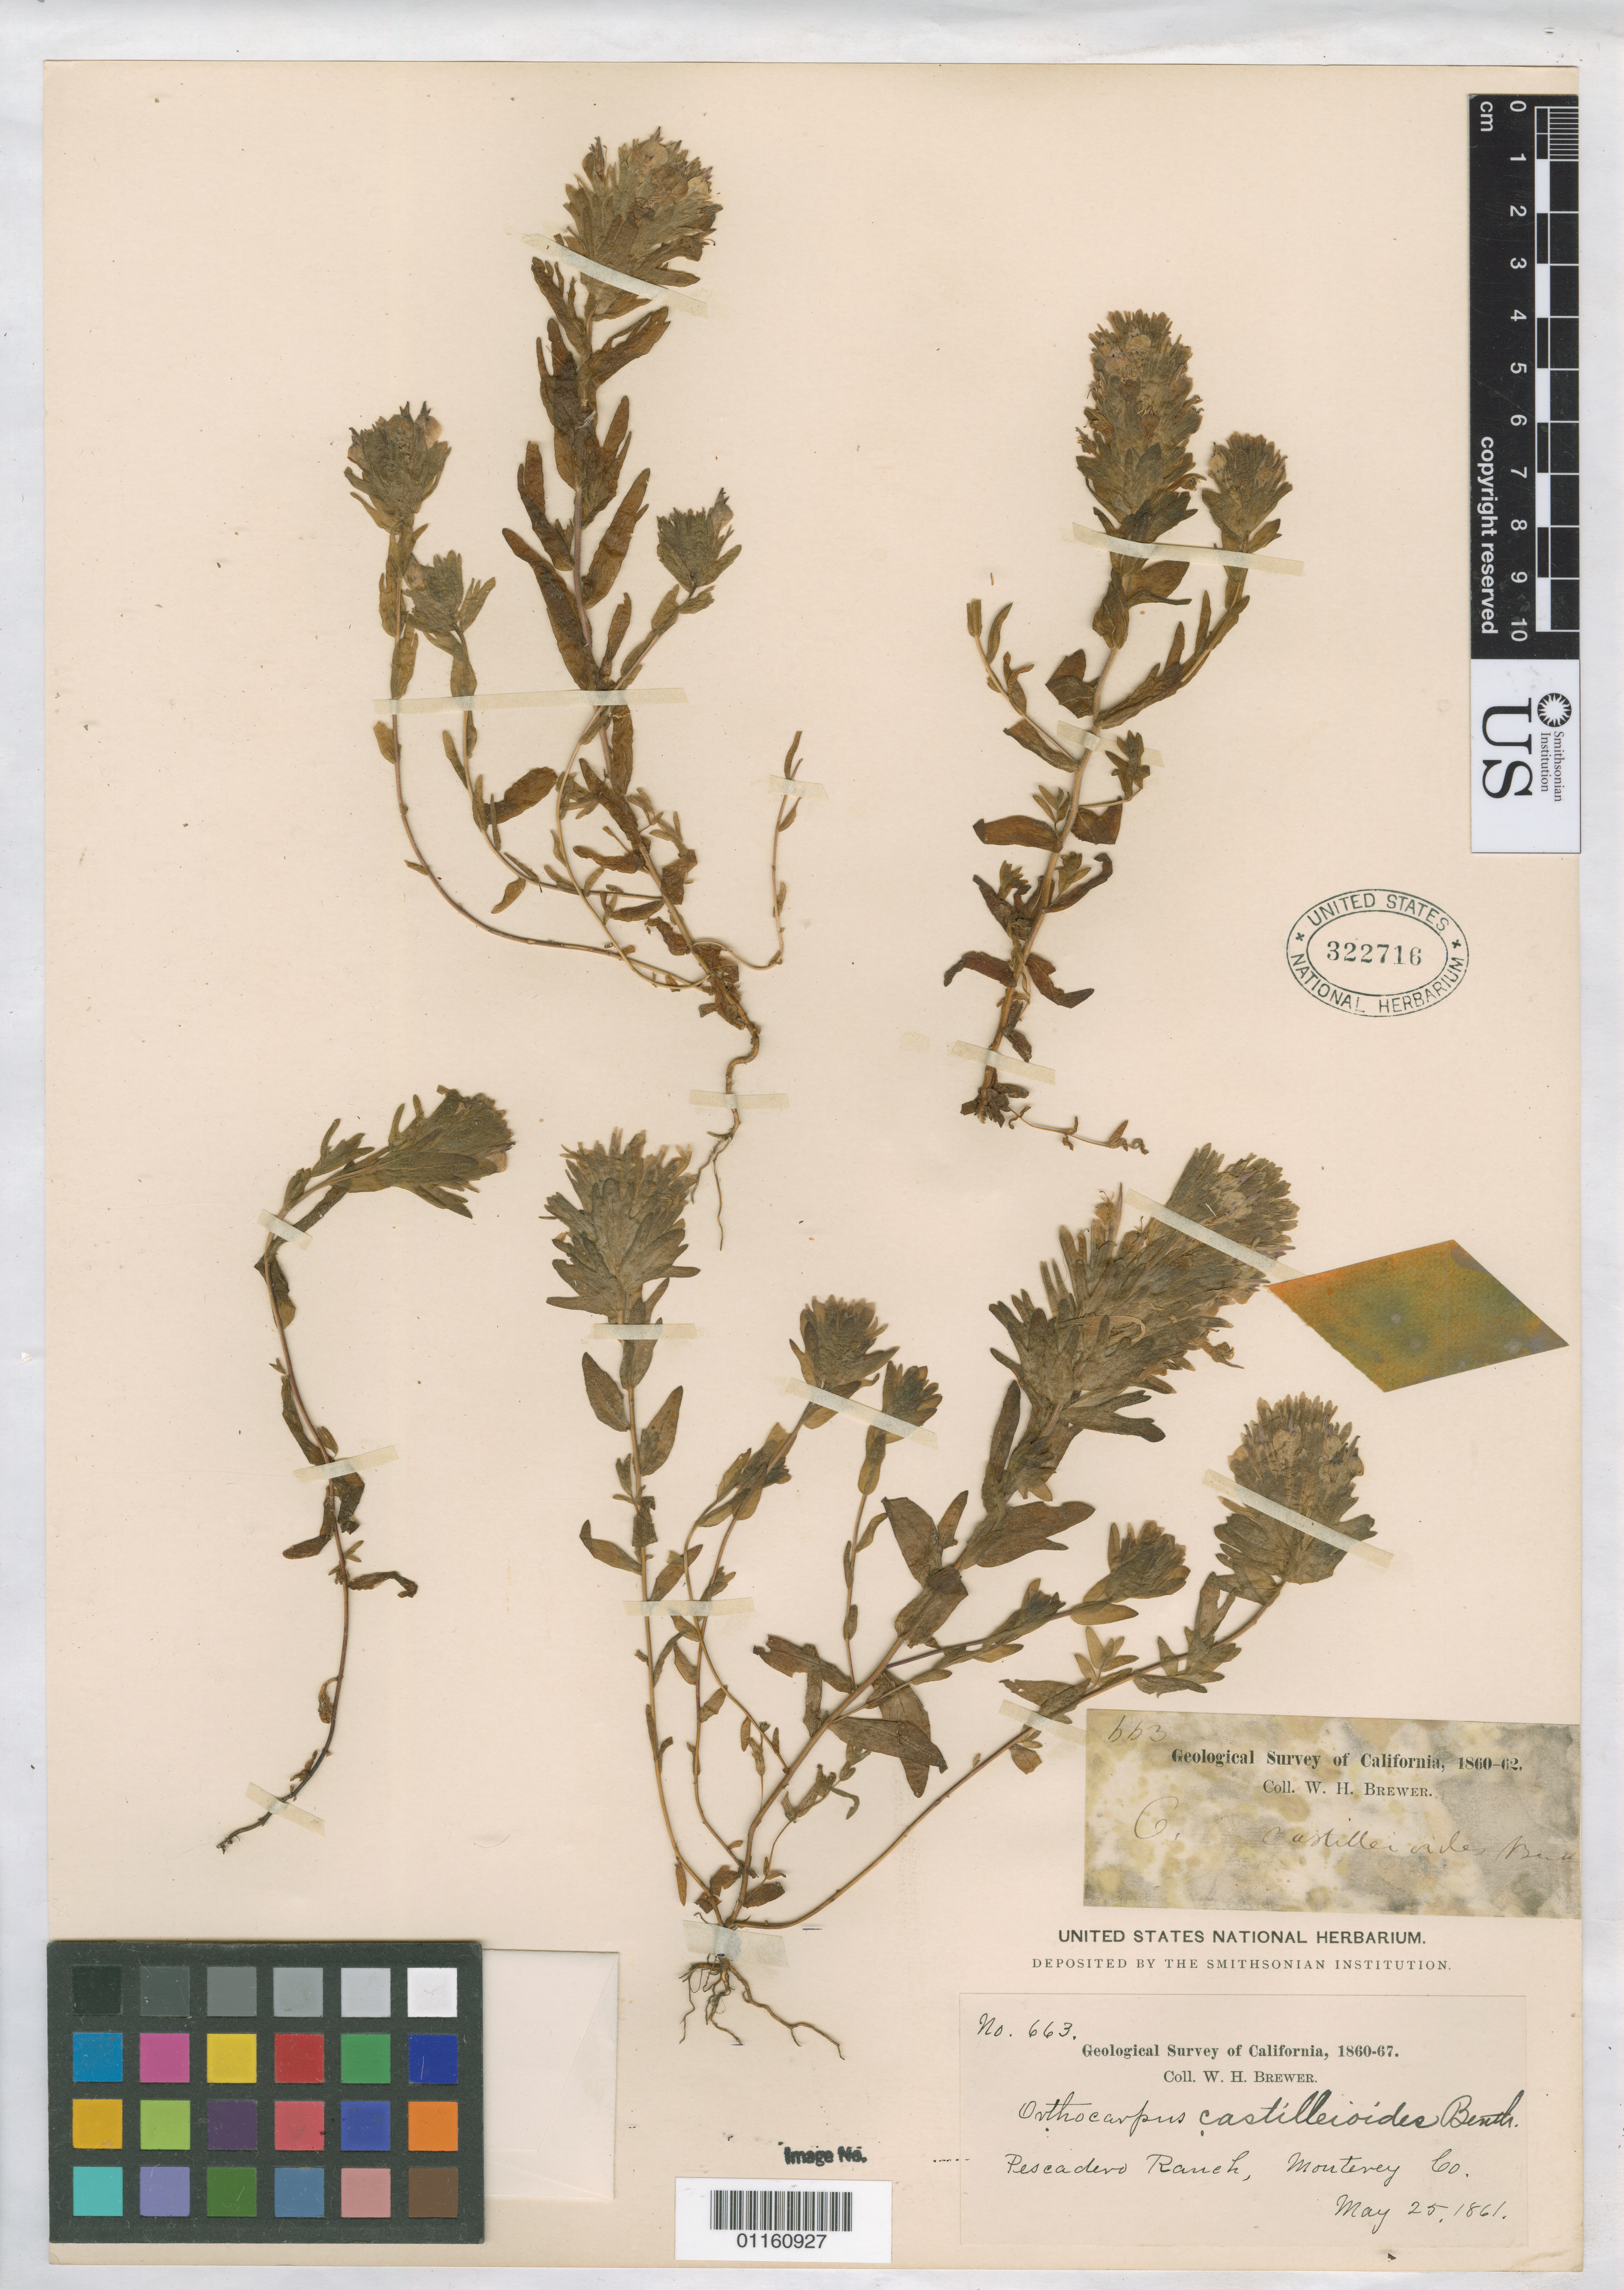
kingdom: Plantae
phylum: Tracheophyta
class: Magnoliopsida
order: Lamiales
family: Orobanchaceae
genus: Orthocarpus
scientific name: Orthocarpus castillejoides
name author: Benth.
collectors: W. H. Brewer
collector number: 663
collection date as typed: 25 May 1861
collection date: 1861-05-25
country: United States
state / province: California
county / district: Monterey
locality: Pescadero Ranch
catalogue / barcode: US 322716